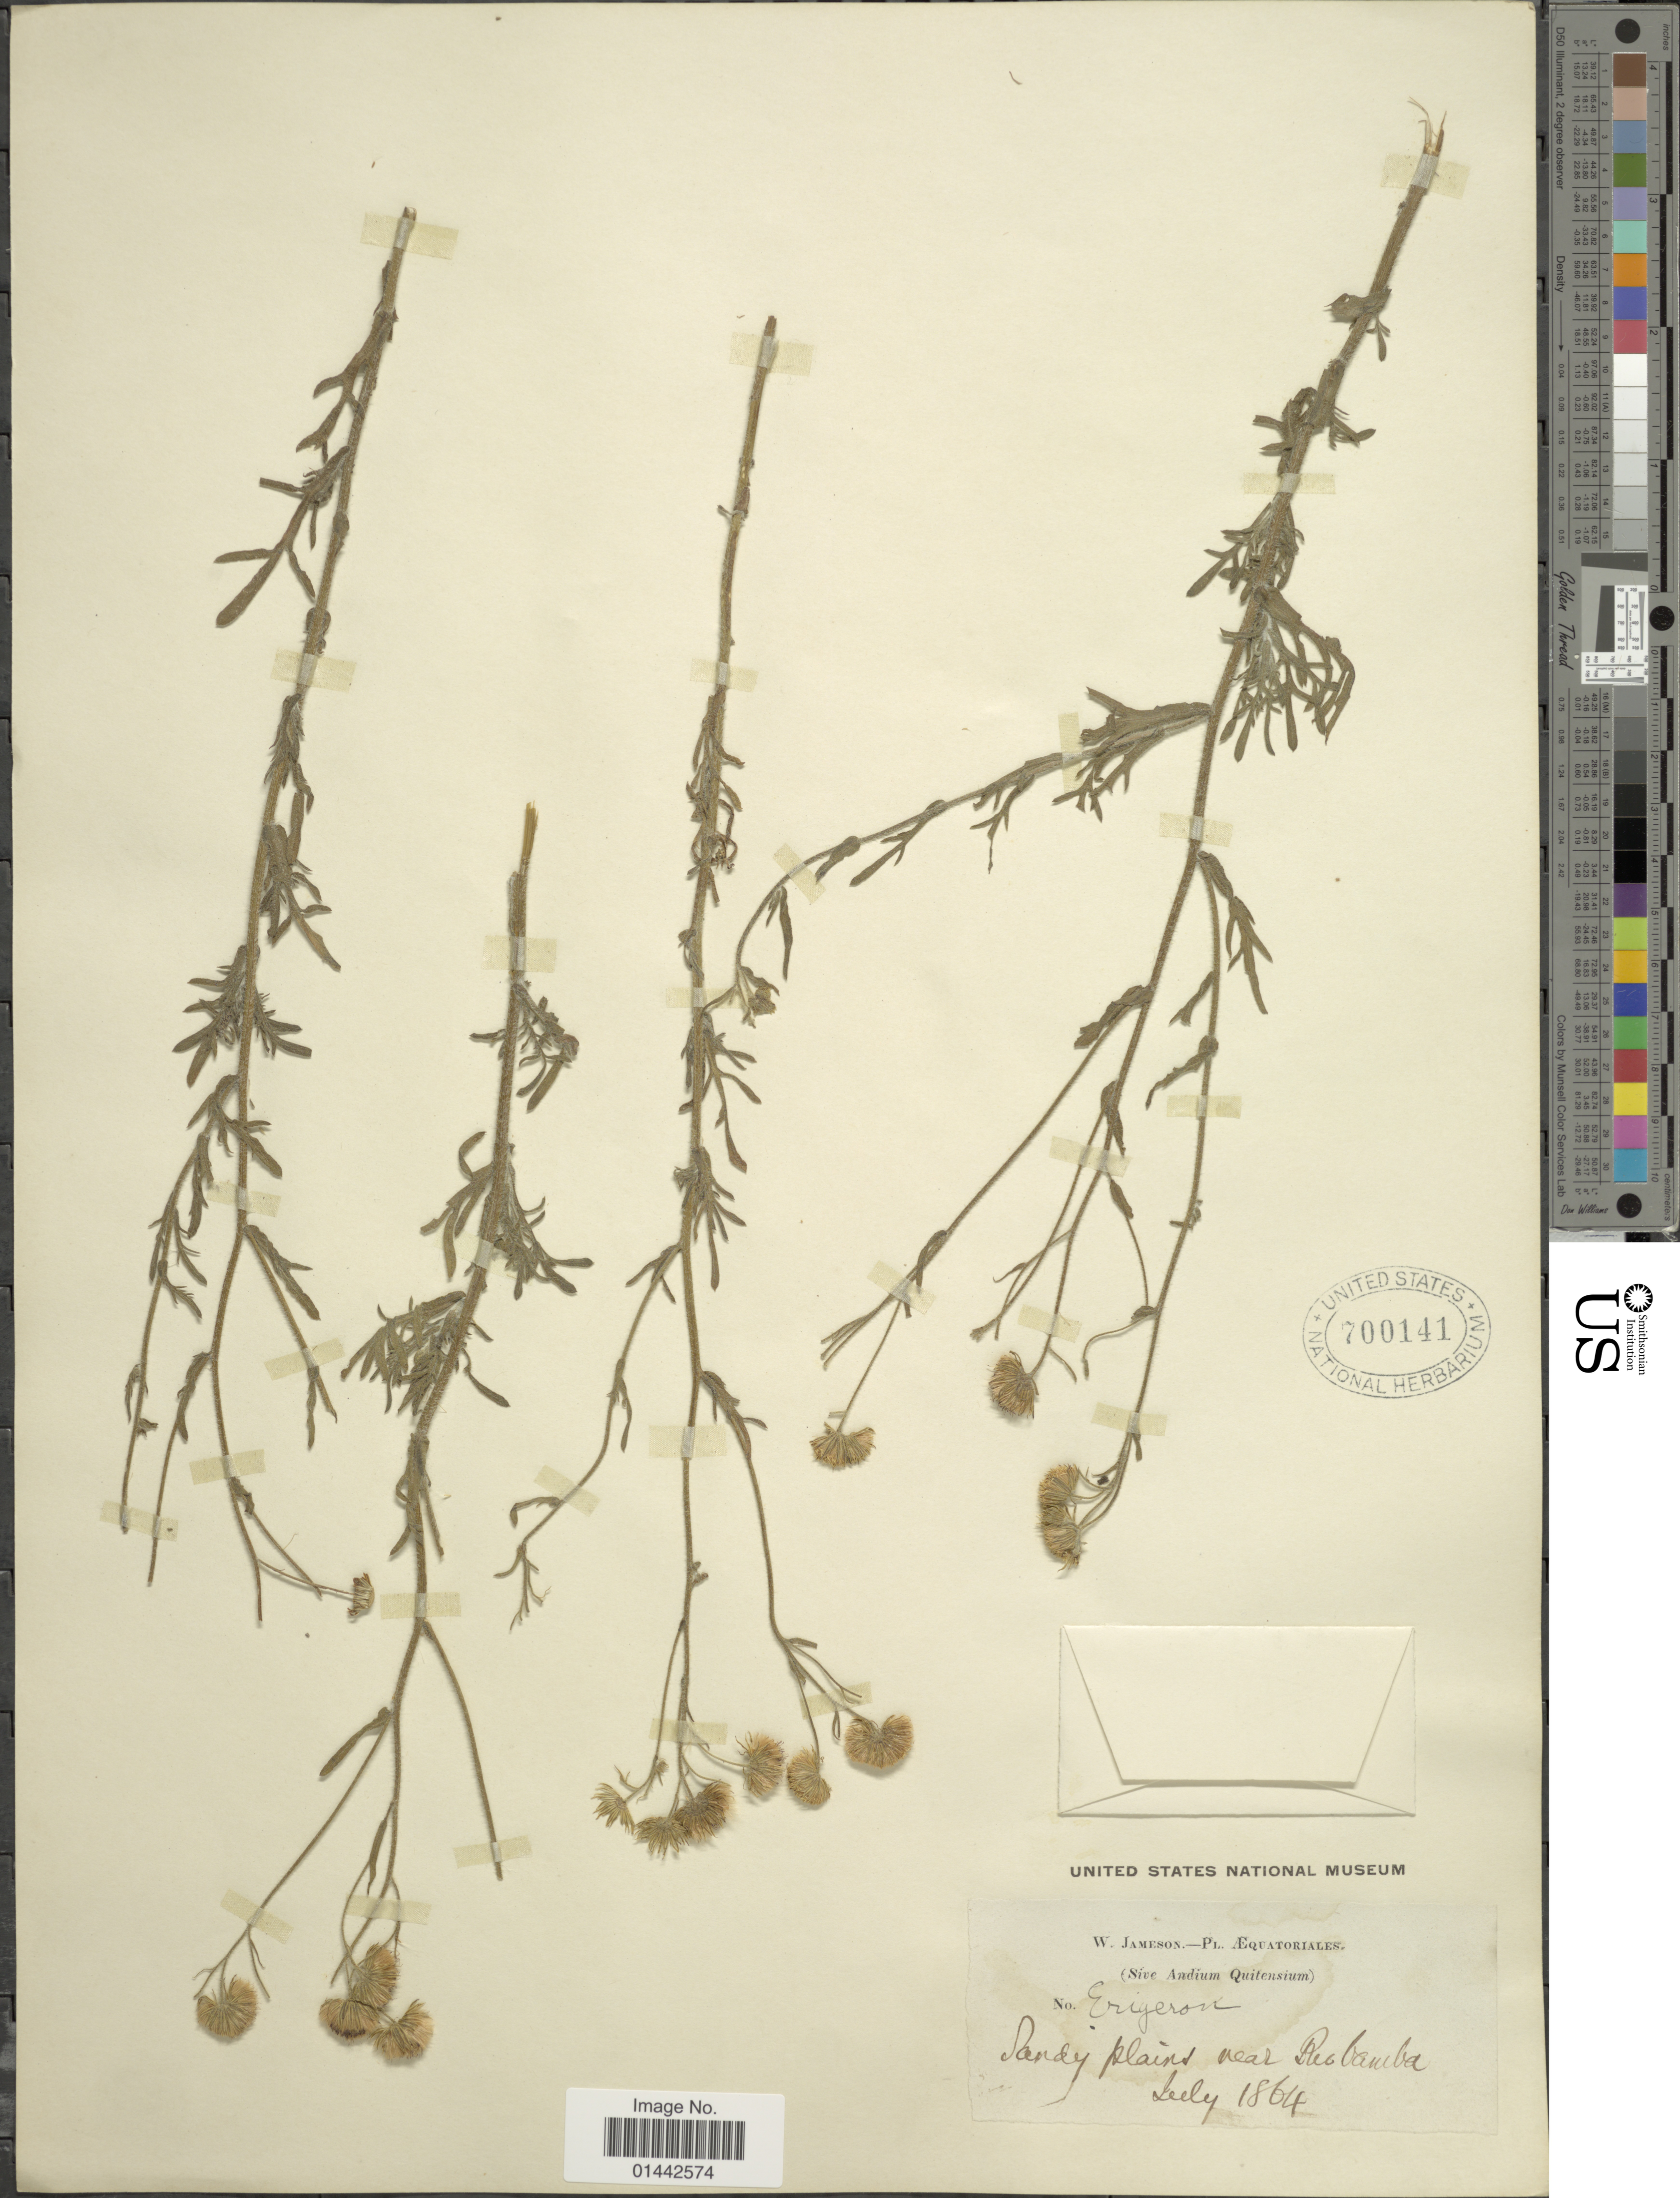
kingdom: Plantae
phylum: Tracheophyta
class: Magnoliopsida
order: Asterales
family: Asteraceae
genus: Erigeron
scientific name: Erigeron sp.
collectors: W. Jameson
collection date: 1864-07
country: Ecuador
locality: Pl. Aequatoriales, sandy plains near Riobamba.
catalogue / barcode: US 700141